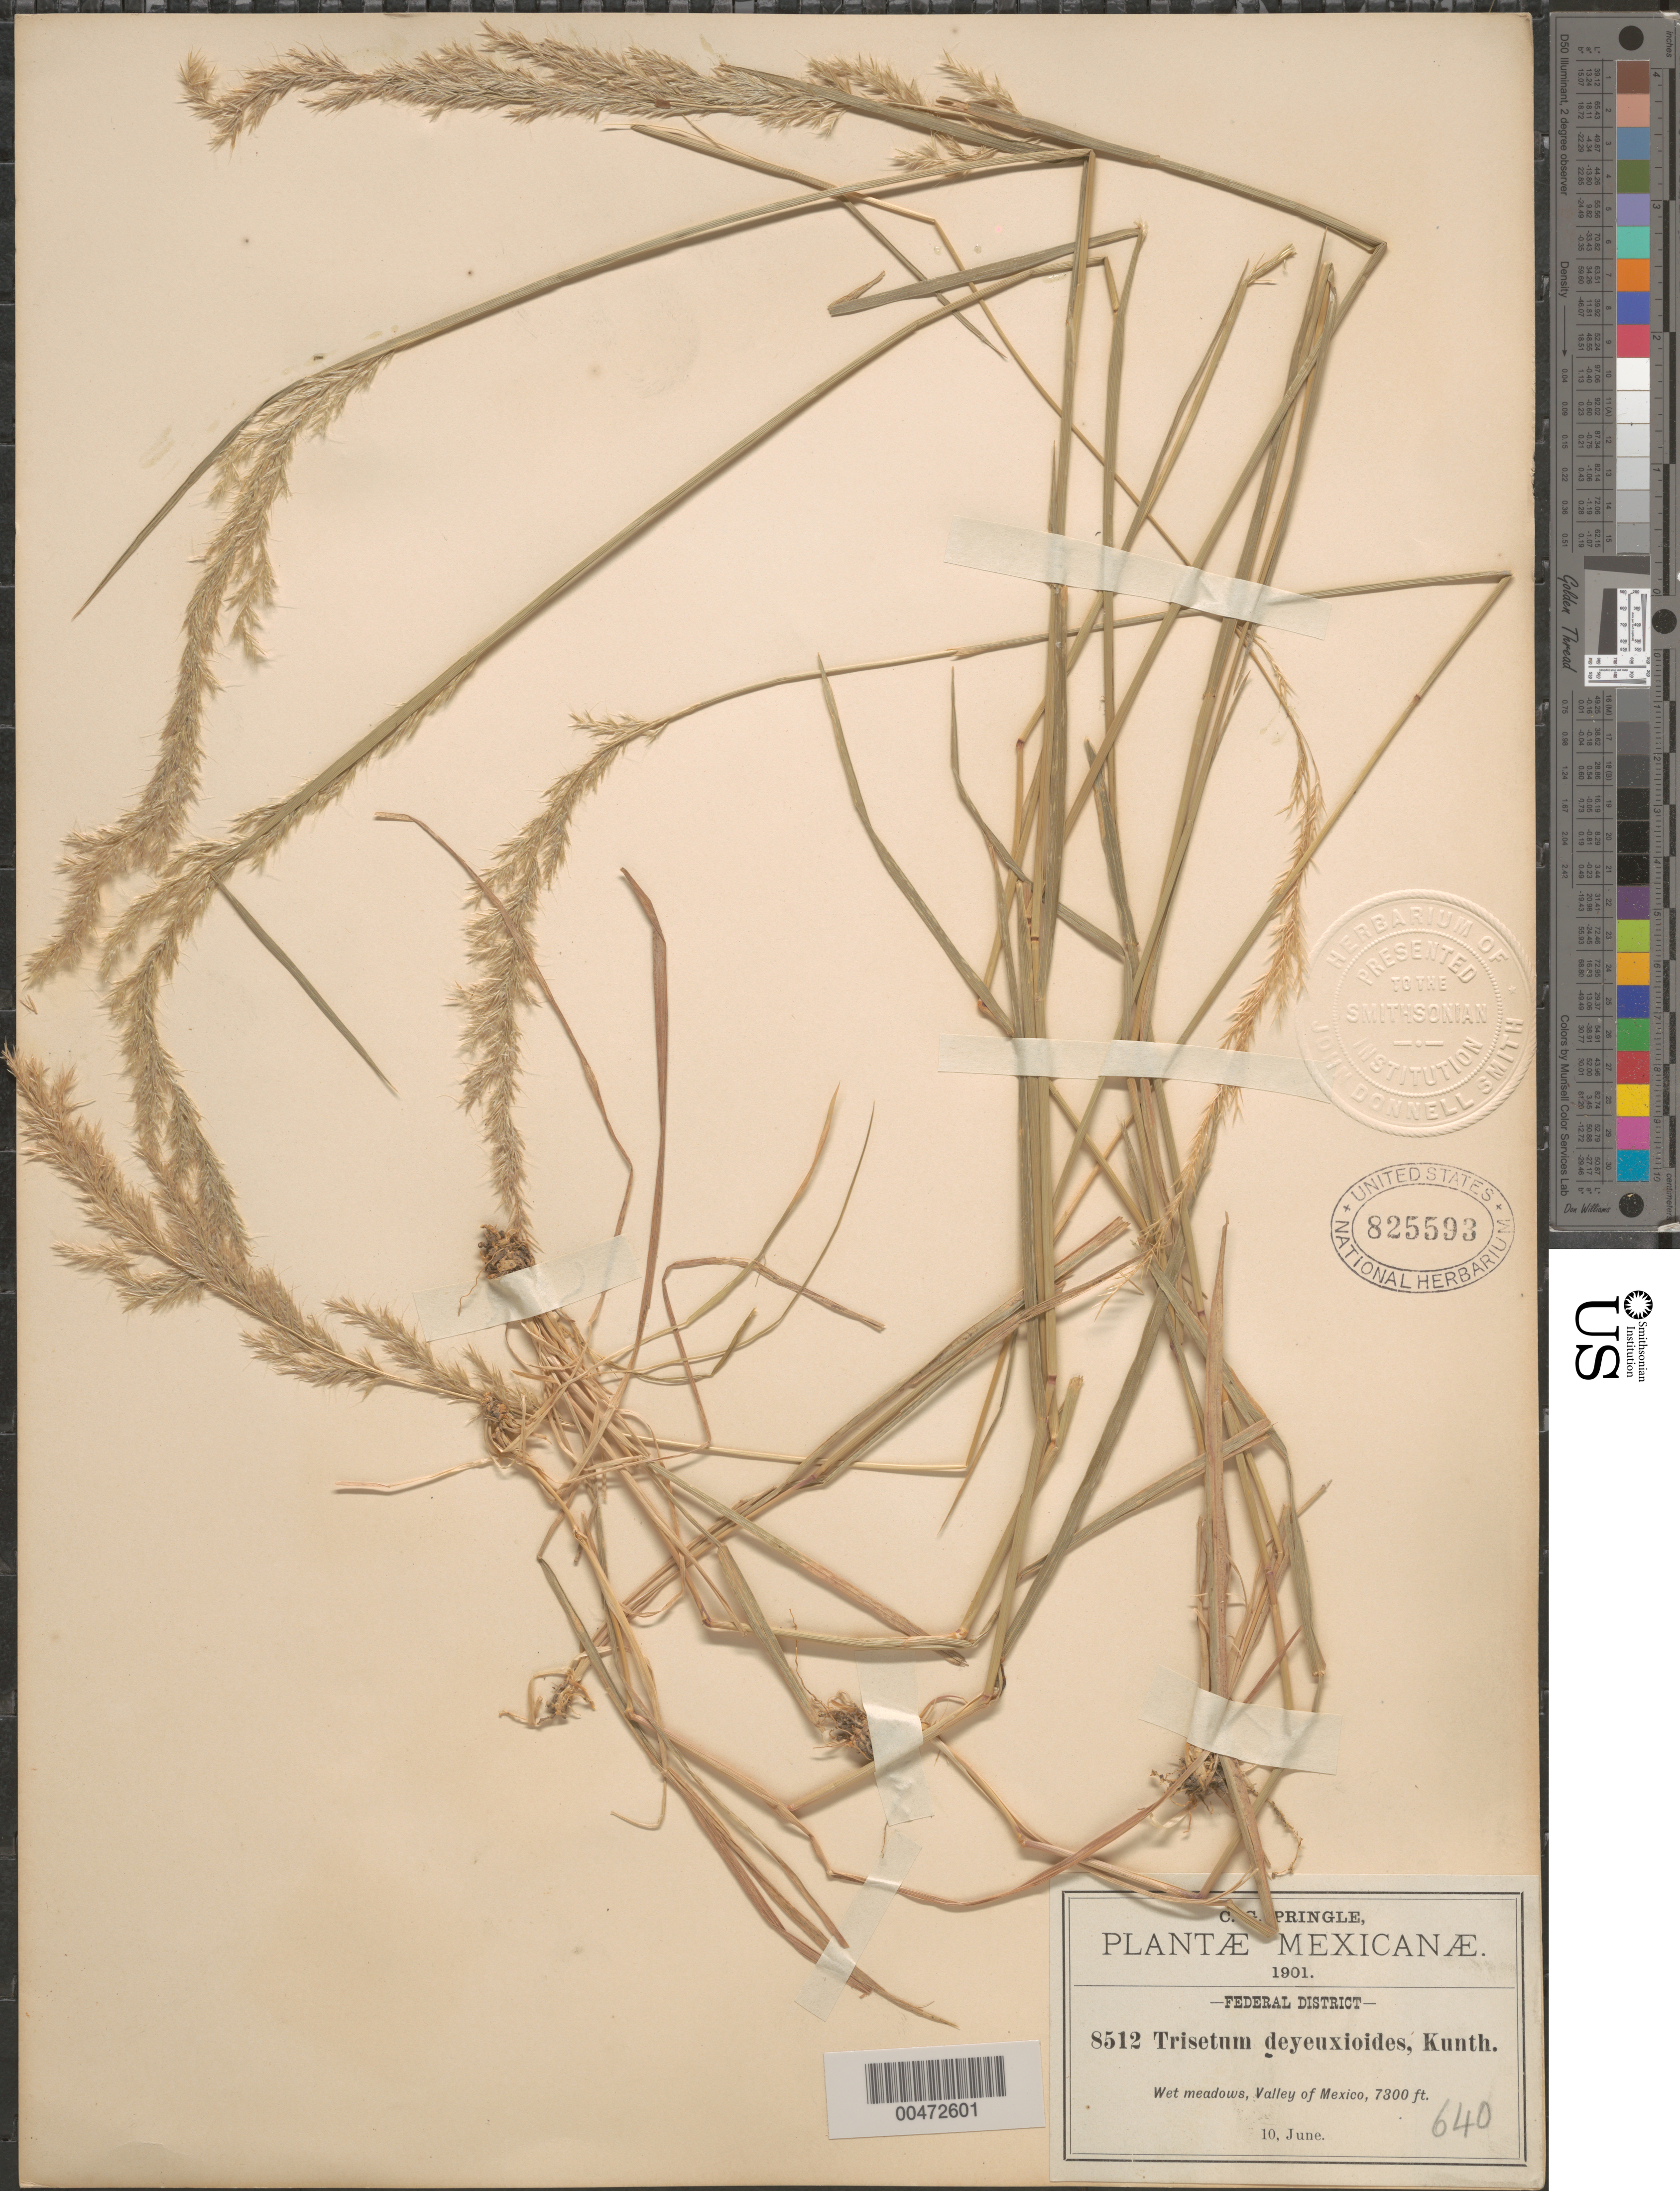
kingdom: Plantae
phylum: Tracheophyta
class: Liliopsida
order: Poales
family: Poaceae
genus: Trisetum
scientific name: Trisetum deyeuxioides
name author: (Kunth) Kunth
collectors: C. G. Pringle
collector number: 8512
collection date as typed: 10 Jun 1901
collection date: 1901-06-10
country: Mexico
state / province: Distrito Federal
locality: Valley of Mexico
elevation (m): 2225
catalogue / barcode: US 825593